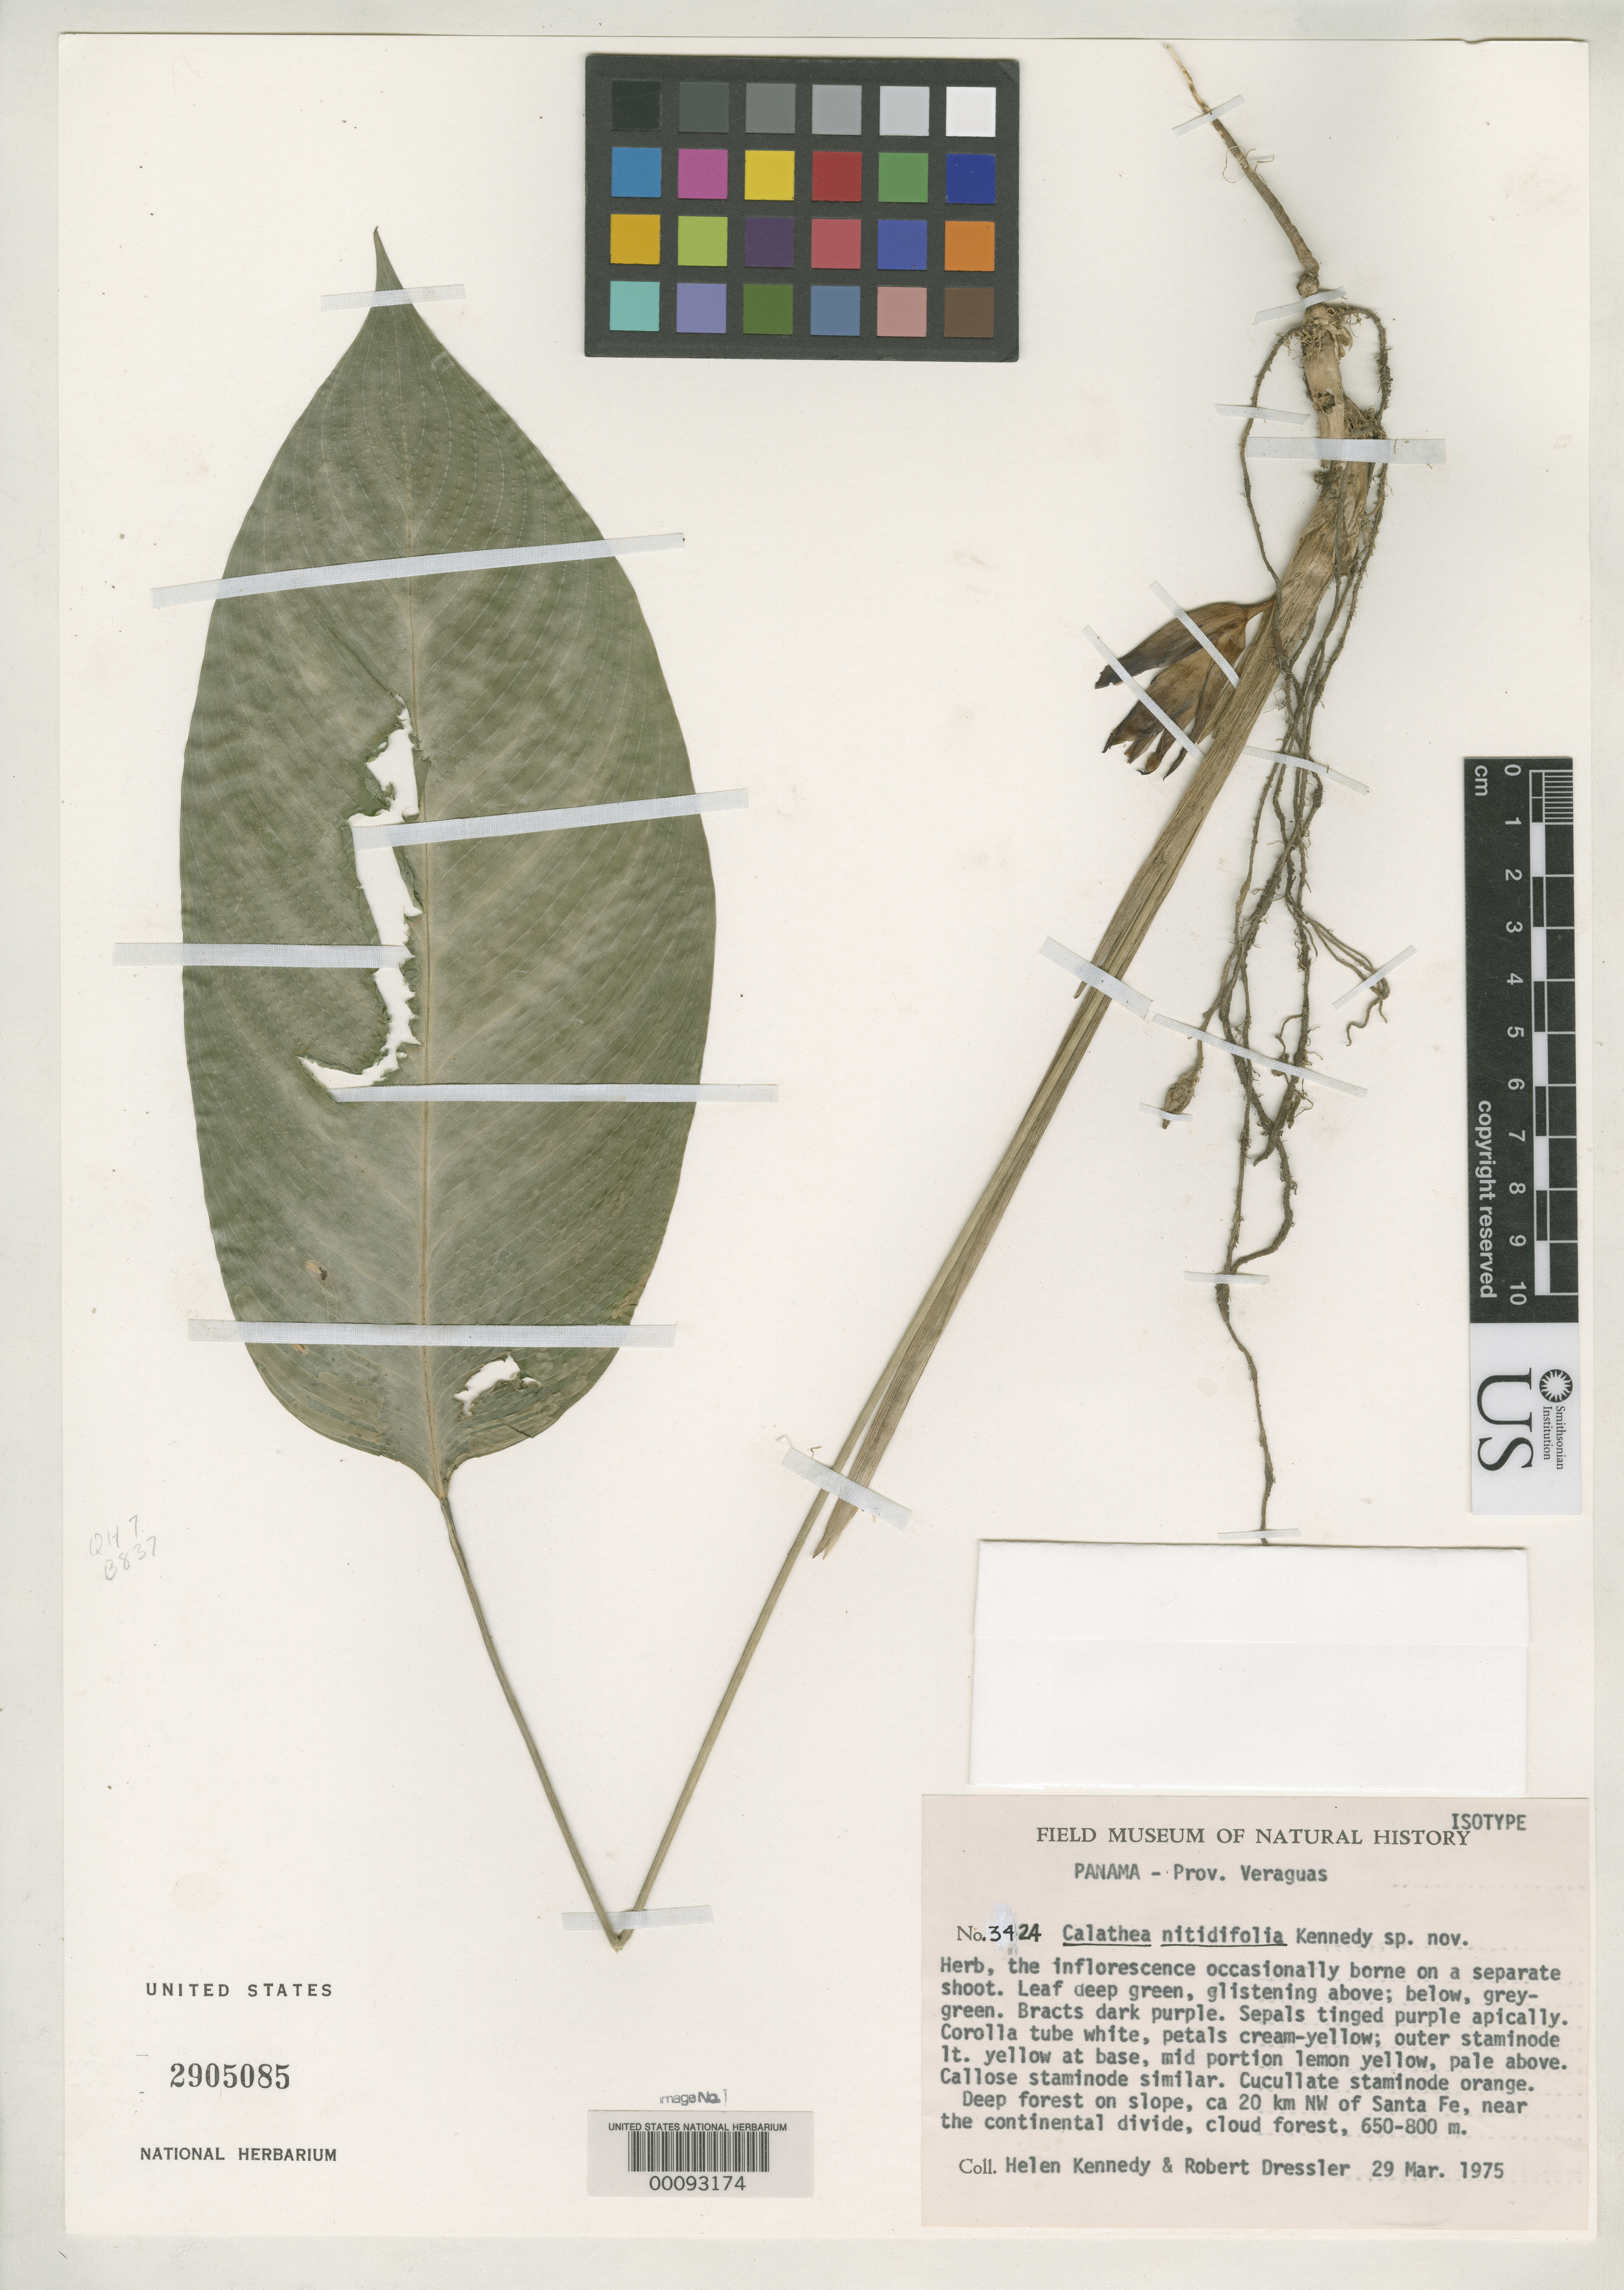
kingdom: Plantae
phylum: Tracheophyta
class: Liliopsida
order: Zingiberales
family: Marantaceae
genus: Calathea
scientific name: Calathea nitidifolia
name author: H. Kenn.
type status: Isotype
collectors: H. Kennedy & R. Dressler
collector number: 3424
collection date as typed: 29 Mar 1975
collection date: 1975-03-29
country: Panama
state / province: Veraguas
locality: N W of Santa Fe near Continental Divide.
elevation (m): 650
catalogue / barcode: US 2905085